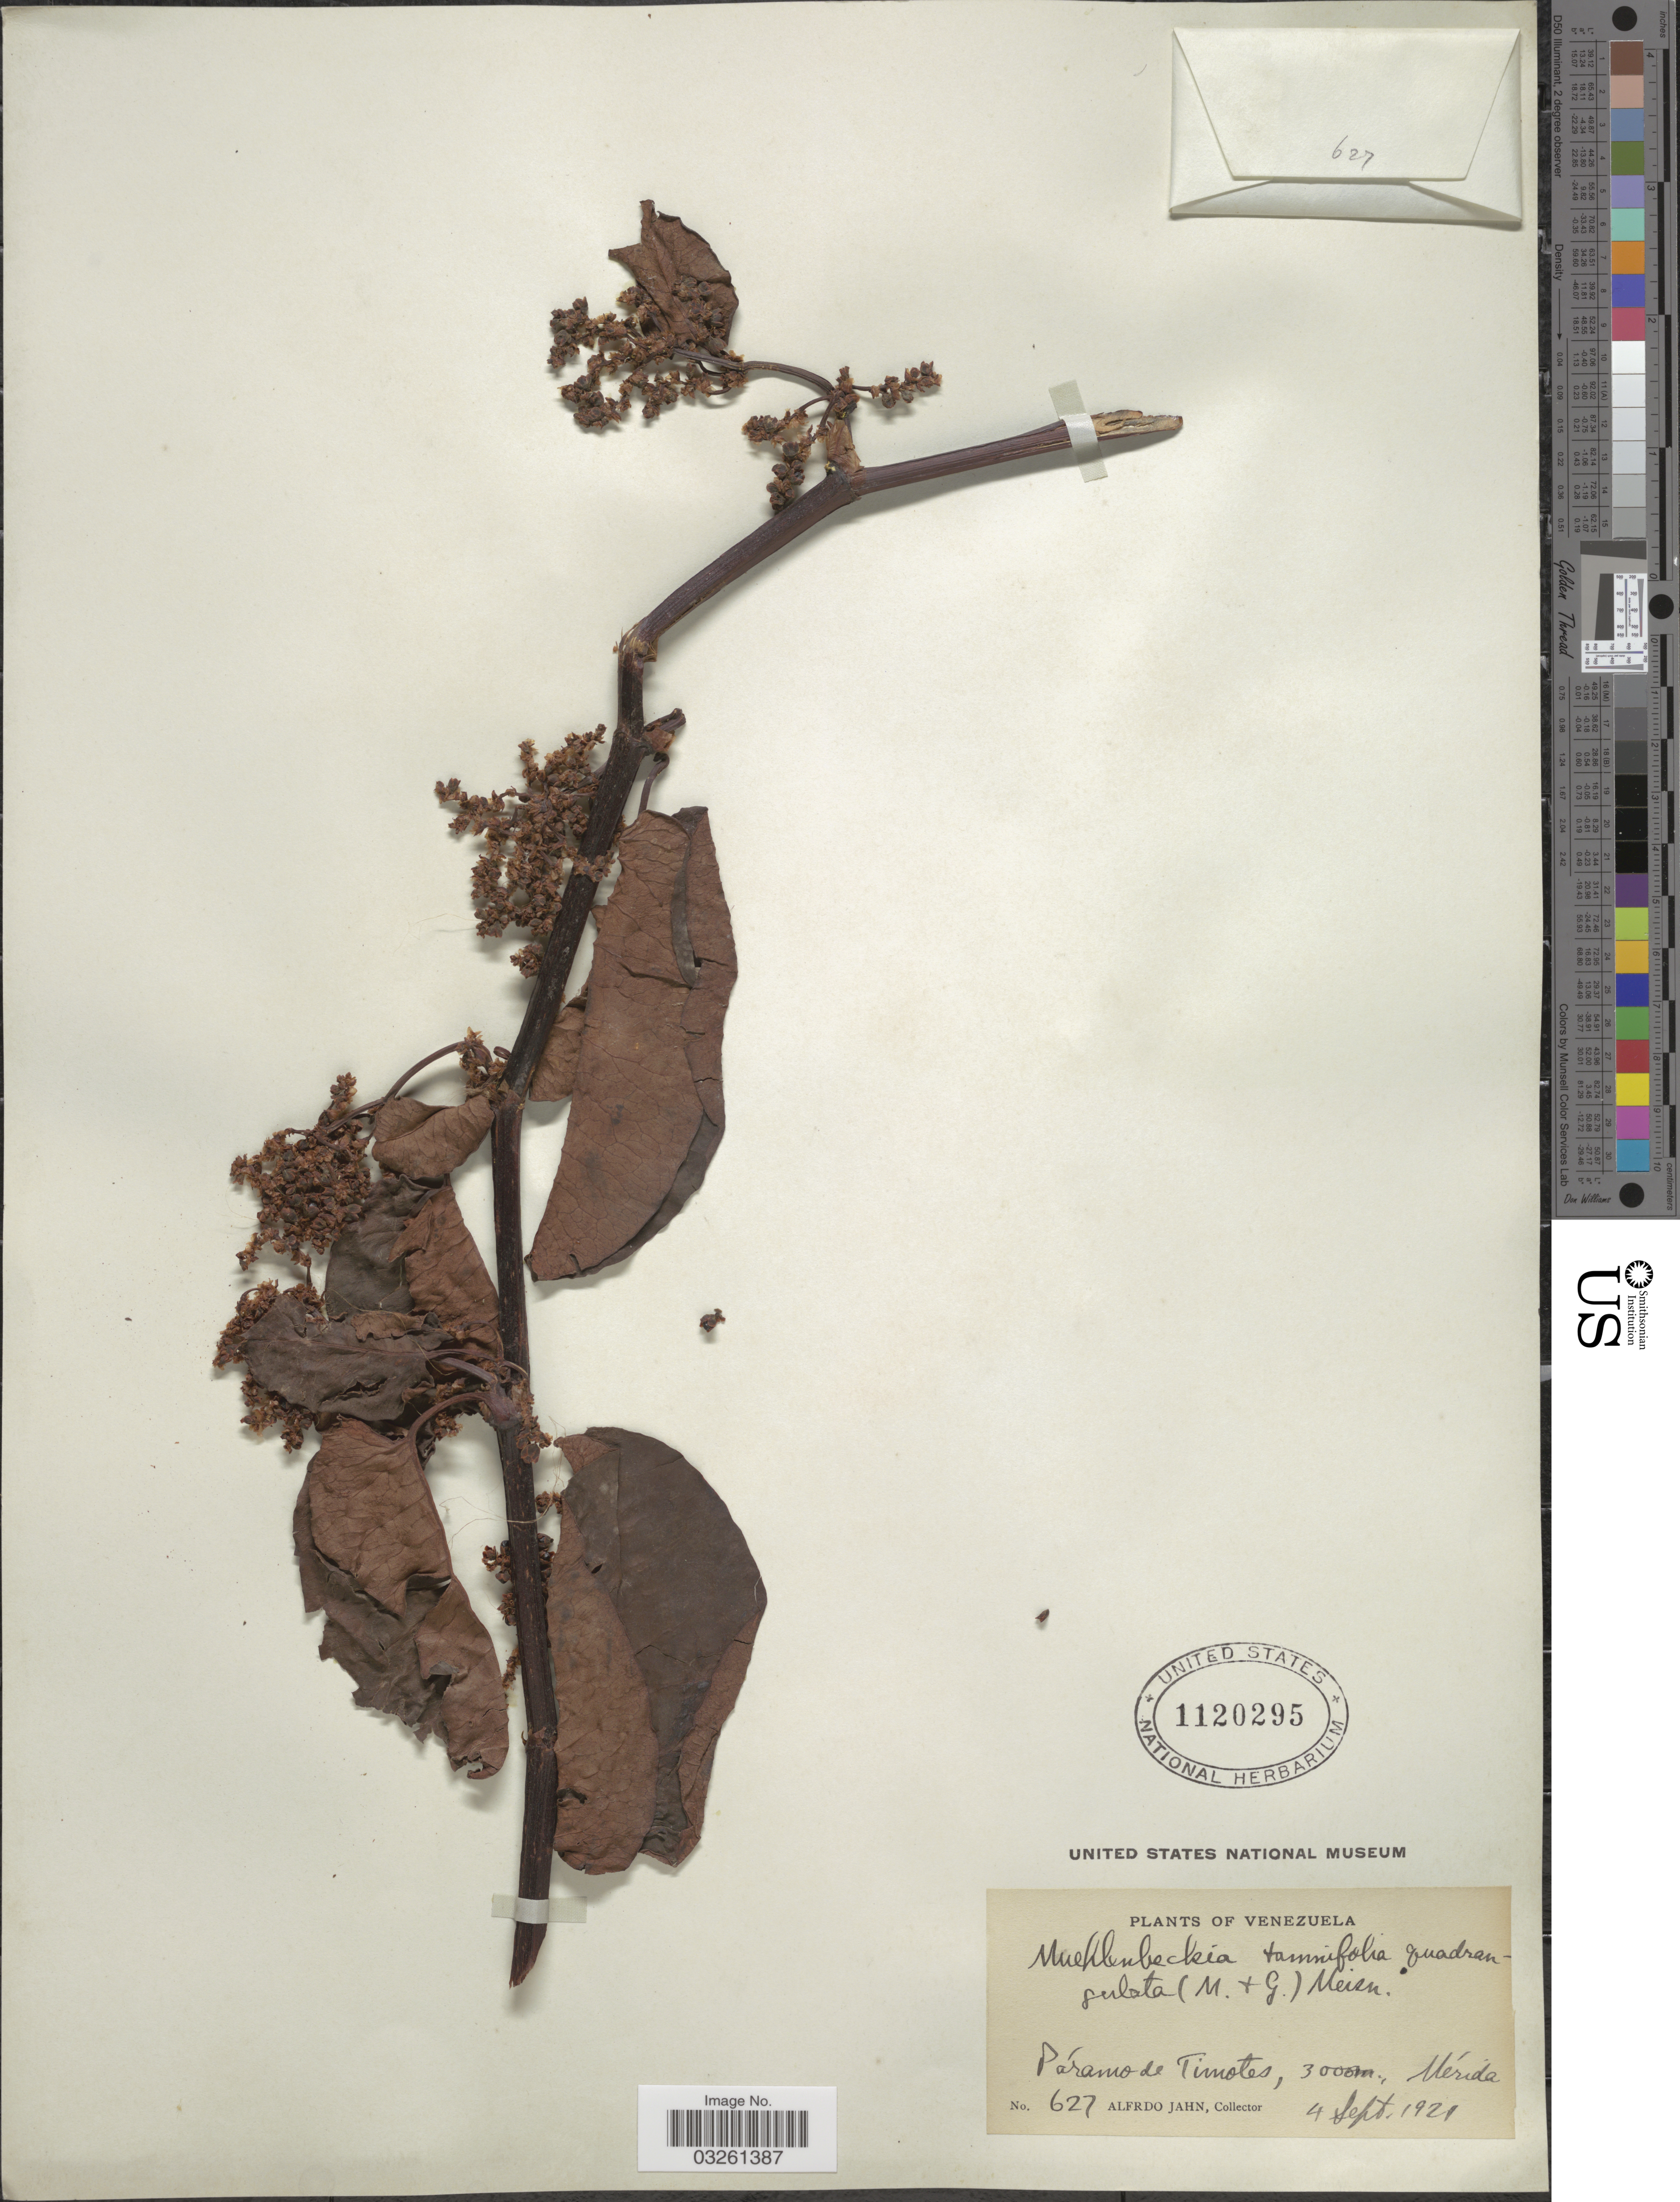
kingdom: Plantae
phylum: Tracheophyta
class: Magnoliopsida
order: Caryophyllales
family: Polygonaceae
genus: Muehlenbeckia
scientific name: Muehlenbeckia tamnifolia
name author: (Kunth) Meisn.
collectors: A. Jahn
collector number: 627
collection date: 1921-09-04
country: Venezuela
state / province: Mérida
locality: Páramo de Timotes.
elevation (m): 3000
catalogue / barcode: US 1120295